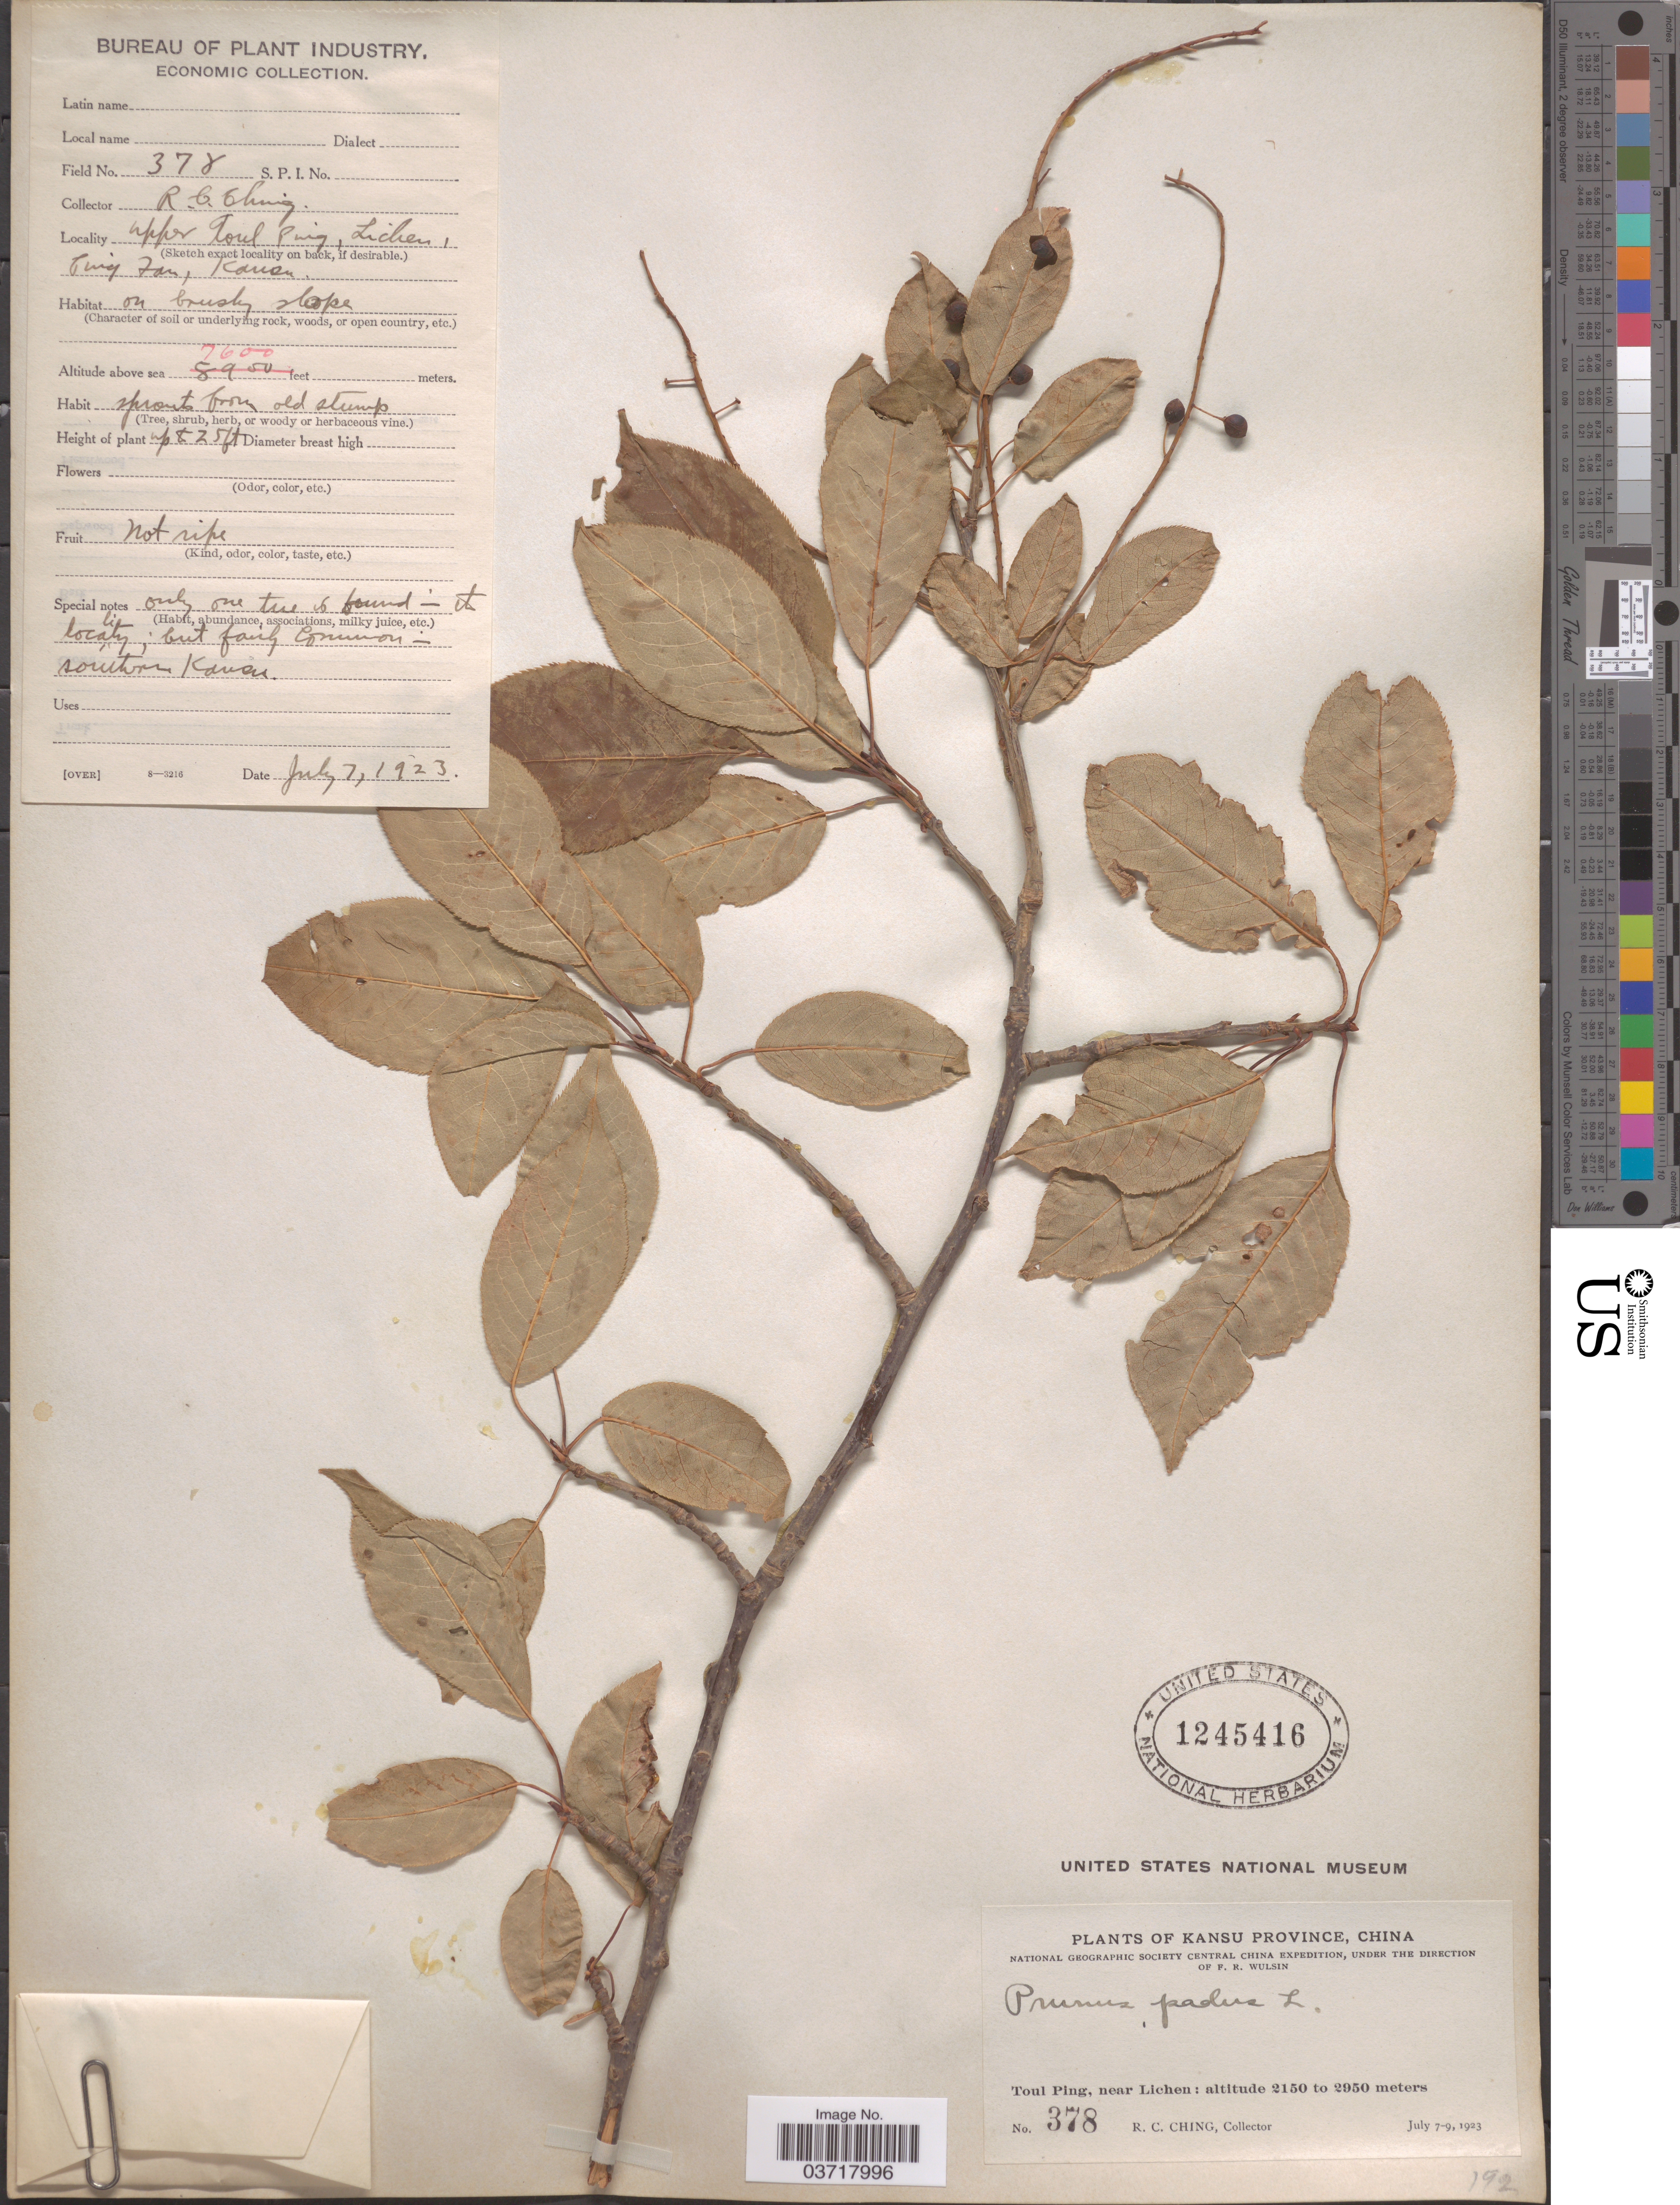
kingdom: Plantae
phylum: Tracheophyta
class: Magnoliopsida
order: Rosales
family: Rosaceae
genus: Prunus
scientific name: Prunus padus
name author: L.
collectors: R. C. Ching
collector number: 378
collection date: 1923-07-07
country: China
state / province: Gansu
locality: Kansu Province, Toul Ping, near Lichen. Upper Toul Ping, Lichen, Ting [interpreted] Fan.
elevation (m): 2316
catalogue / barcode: US 1245416